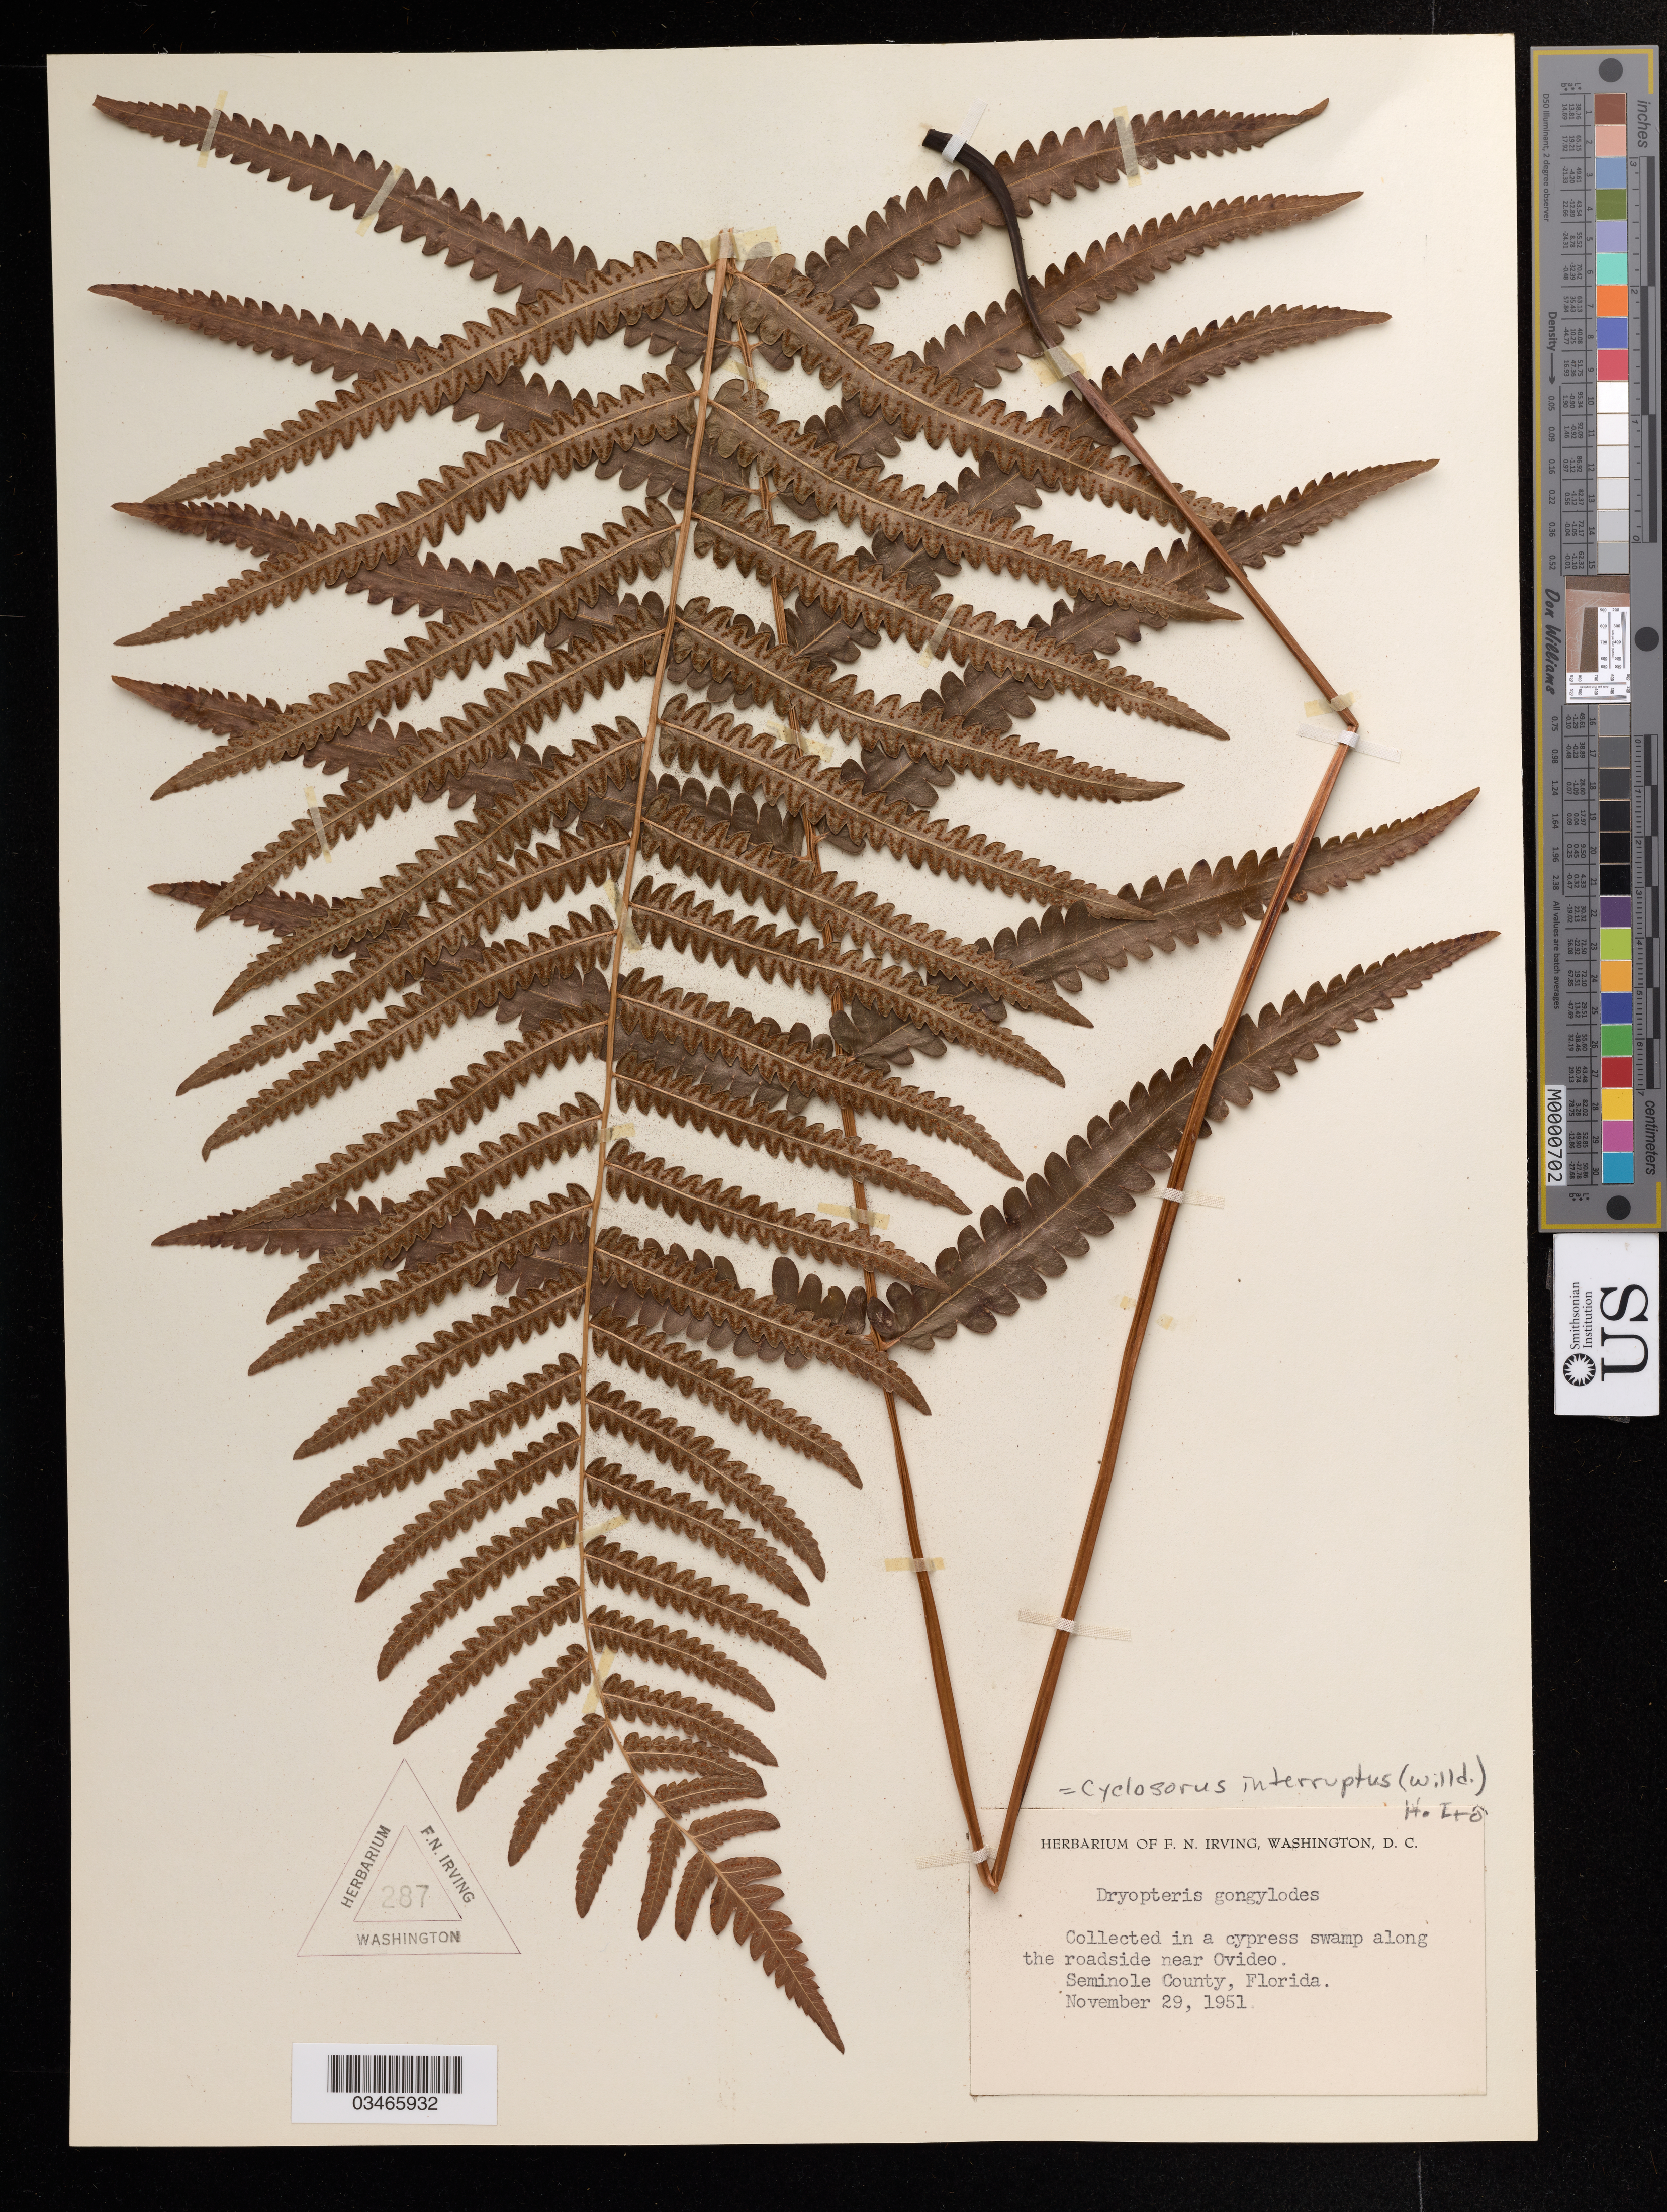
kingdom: Plantae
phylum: Tracheophyta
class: Polypodiopsida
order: Polypodiales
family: Thelypteridaceae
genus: Cyclosorus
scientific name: Cyclosorus interruptus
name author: (Willd.) H. Itô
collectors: ex herb. F.N. Irving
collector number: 287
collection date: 1951-11-29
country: United States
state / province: Florida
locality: Along the roadside near Ovideo. Seminole County.